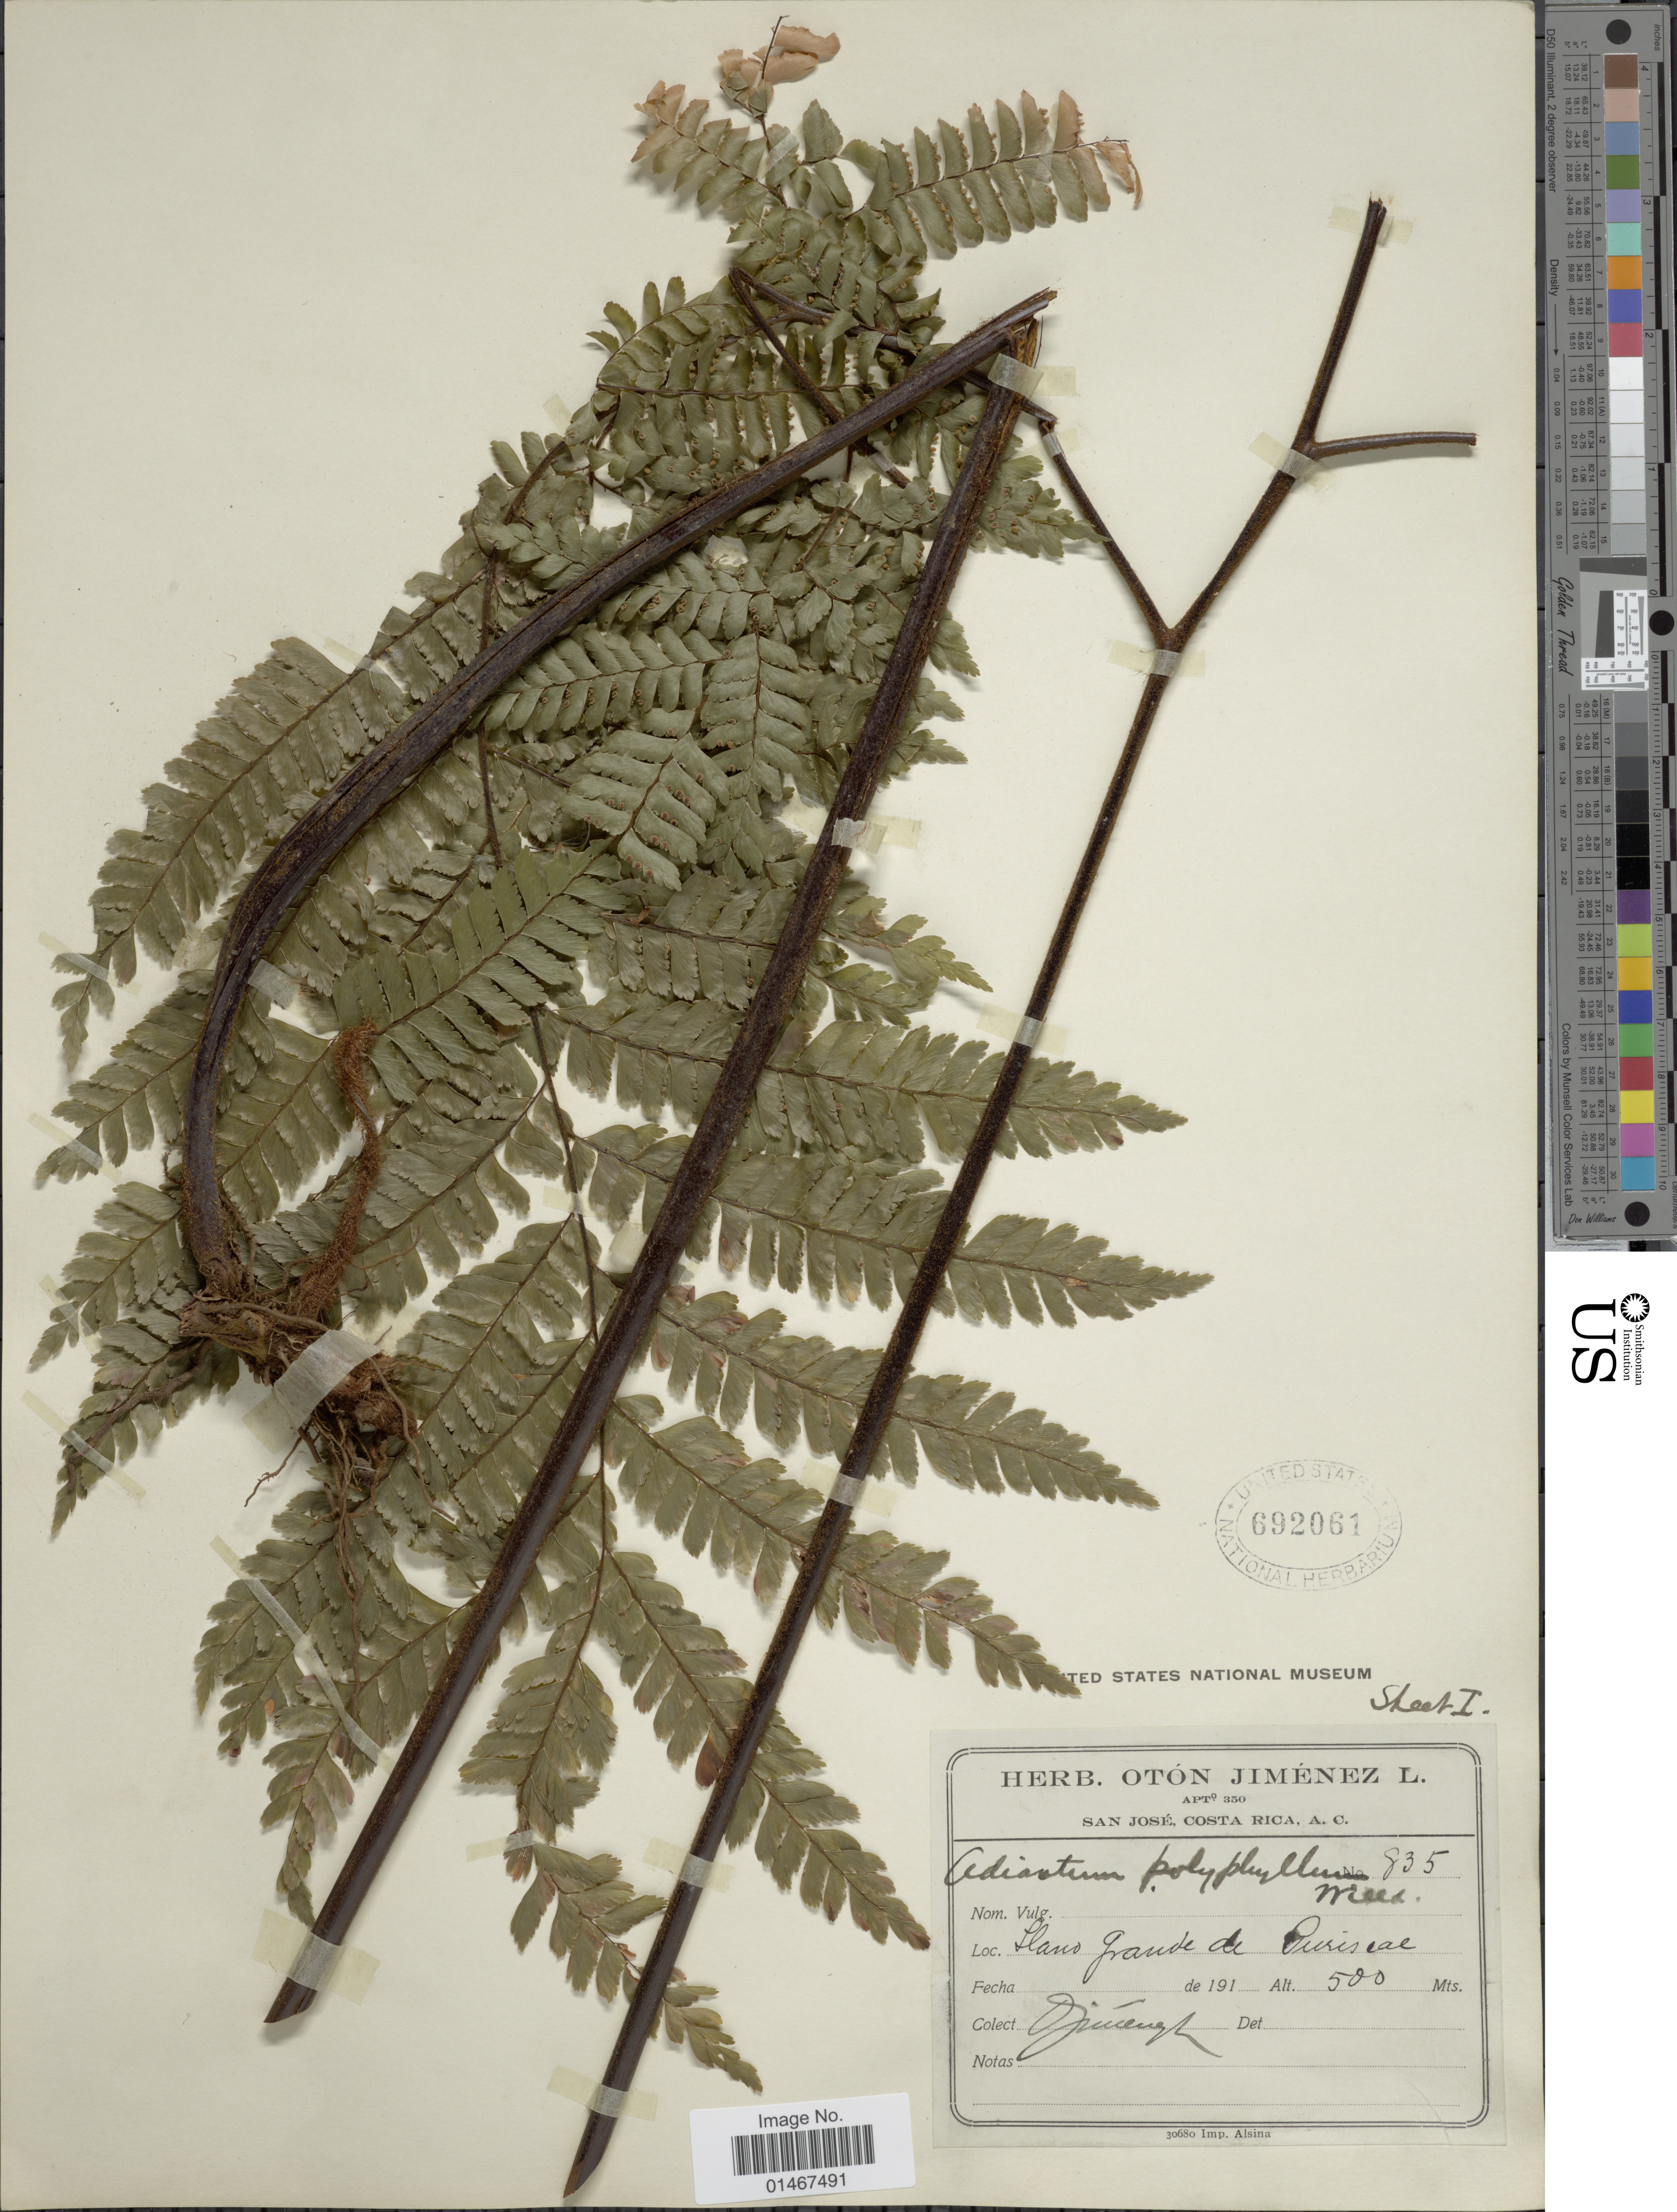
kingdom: Plantae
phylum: Tracheophyta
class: Polypodiopsida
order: Polypodiales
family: Pteridaceae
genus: Adiantum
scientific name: Adiantum pectinatum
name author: Kunze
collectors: O. Jiménez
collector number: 835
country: Costa Rica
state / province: San José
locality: Llano Grande de Puriscal.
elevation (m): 500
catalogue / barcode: US 692061